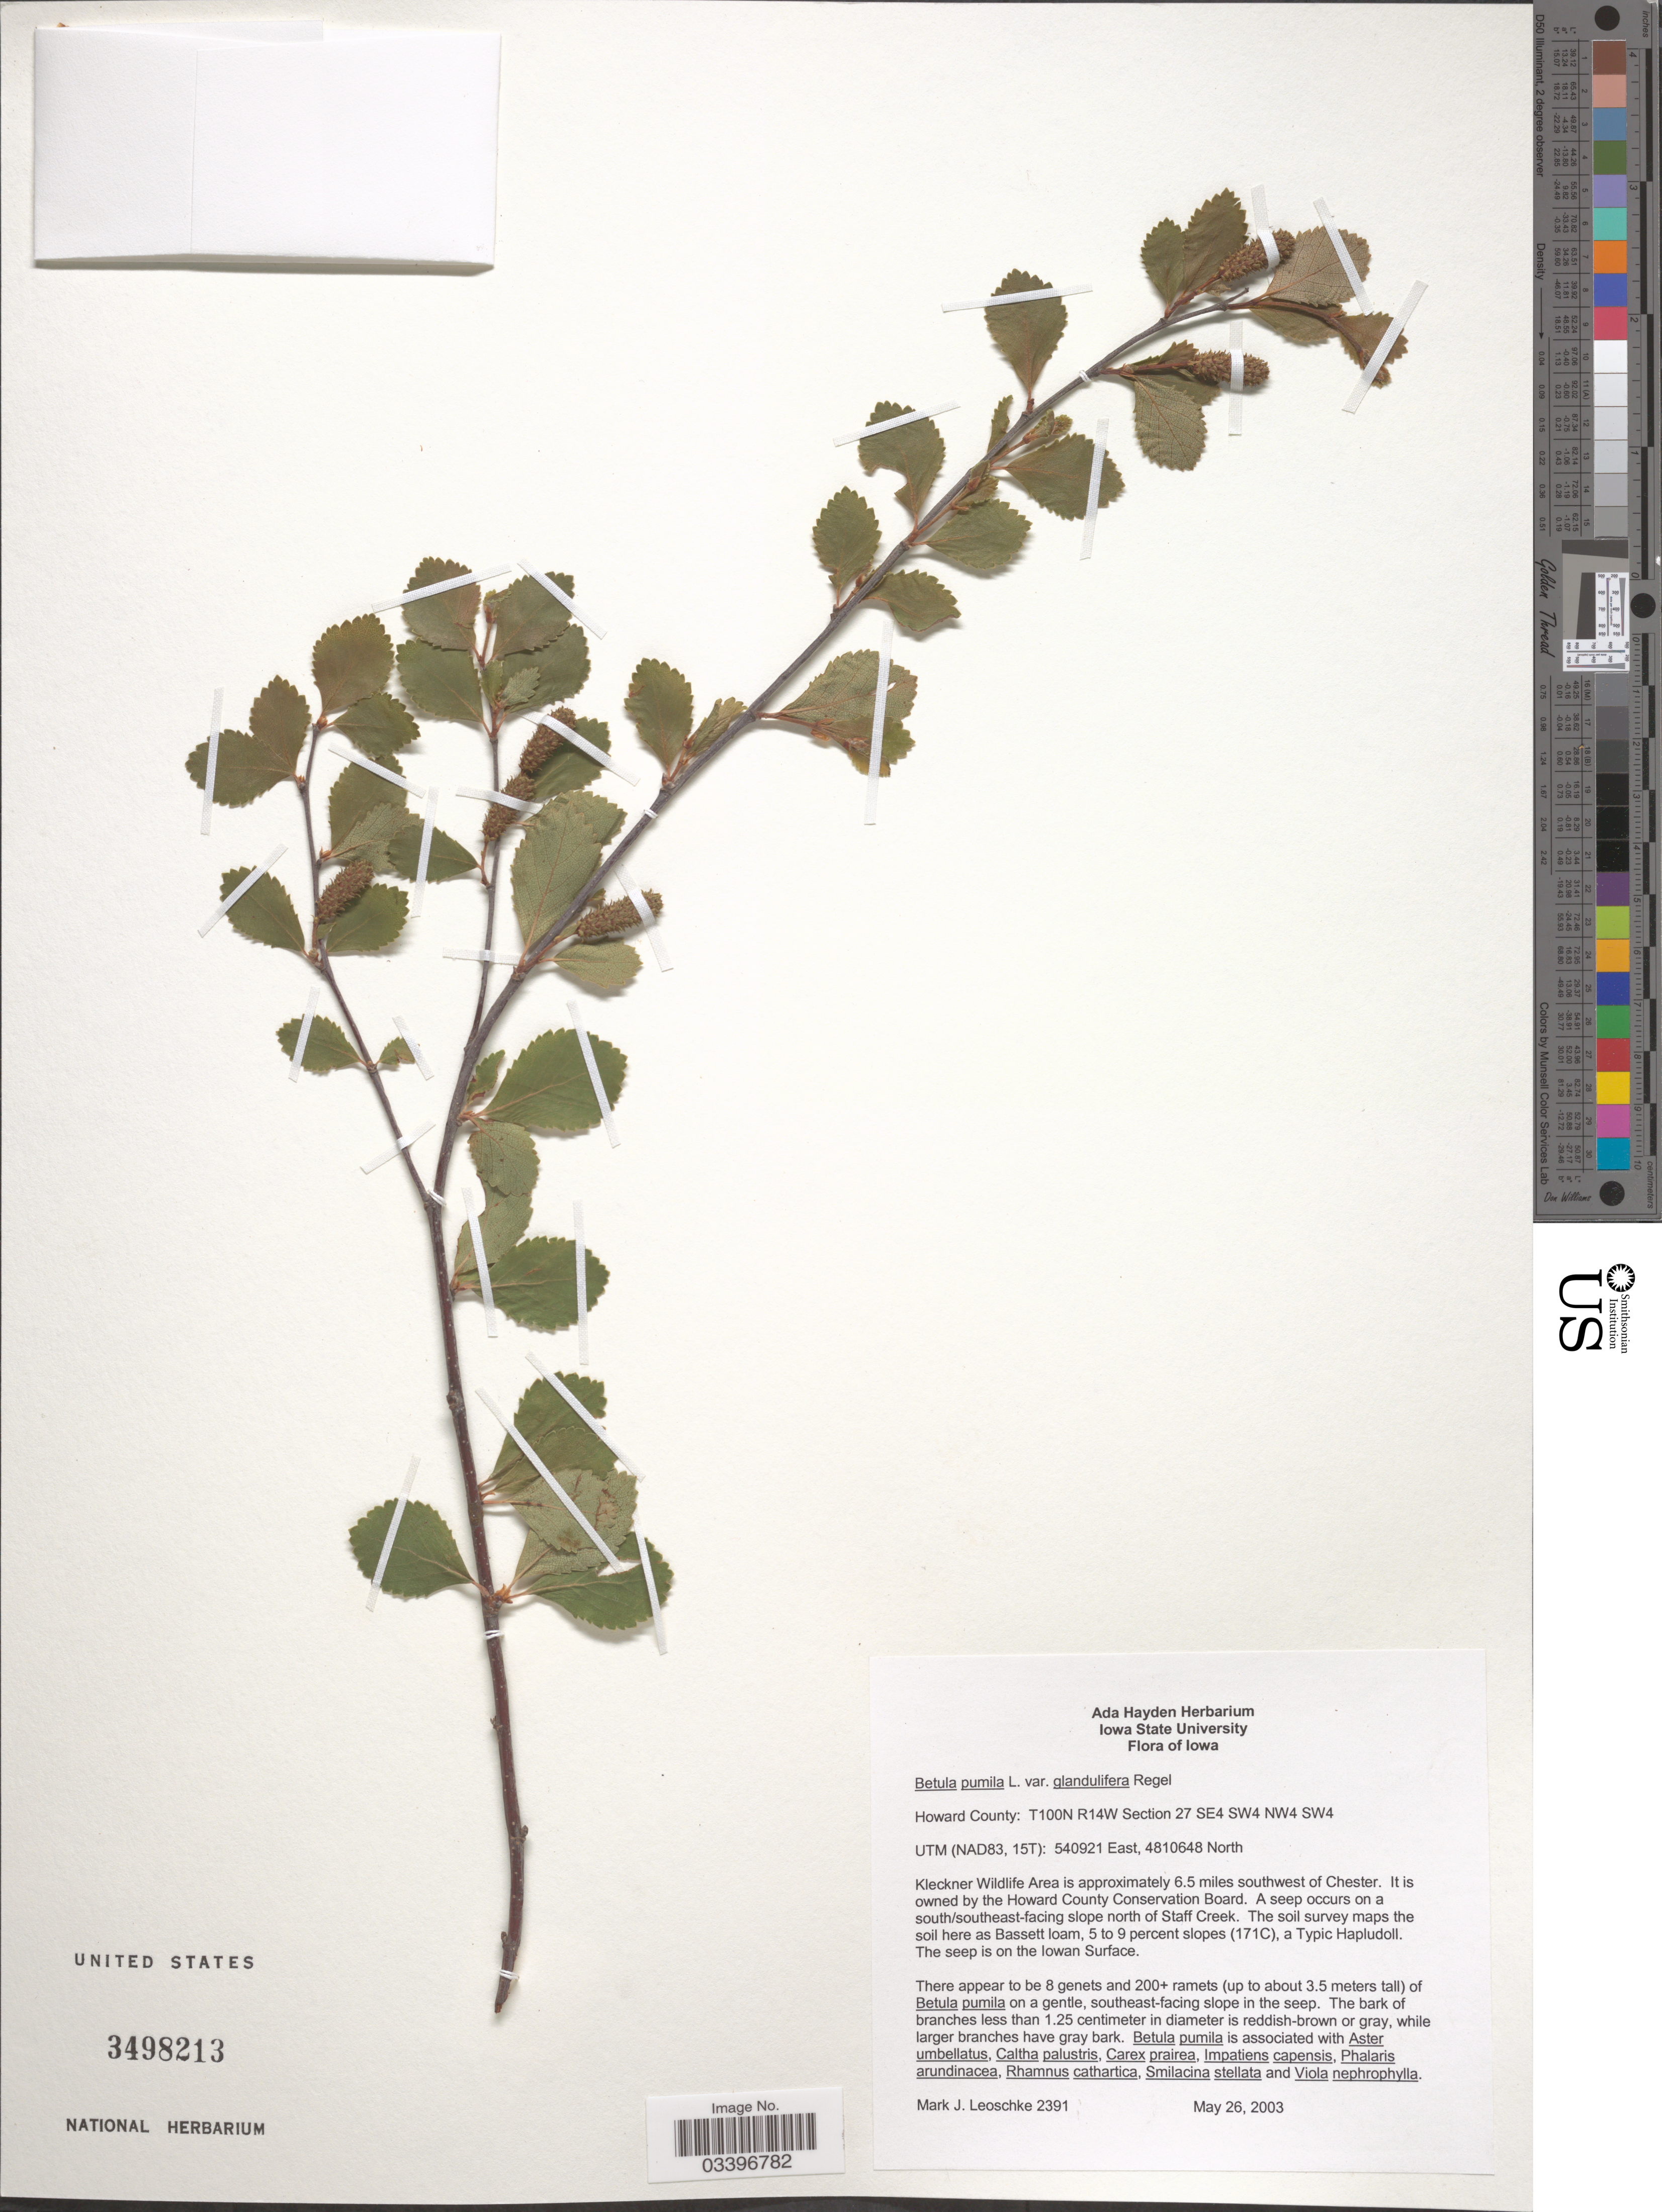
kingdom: Plantae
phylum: Tracheophyta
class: Magnoliopsida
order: Fagales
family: Betulaceae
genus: Betula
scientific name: Betula pumila var. glandulifera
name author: Regel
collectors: M. J. Leoschke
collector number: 2391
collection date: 2003-05-26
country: United States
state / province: Iowa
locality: Howard County: T100N R14W Section 27 SE4 SW4 NW4 SW4 UTM (Nad83, 15T): Kleckner Wildlife Area is approximately 6.5 miles southwest of Chester. It is owned by the Howard COunty Conservation Board. A seep occurs on a south/southeast-facing slope north of Staff Creek.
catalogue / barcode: US 3498213